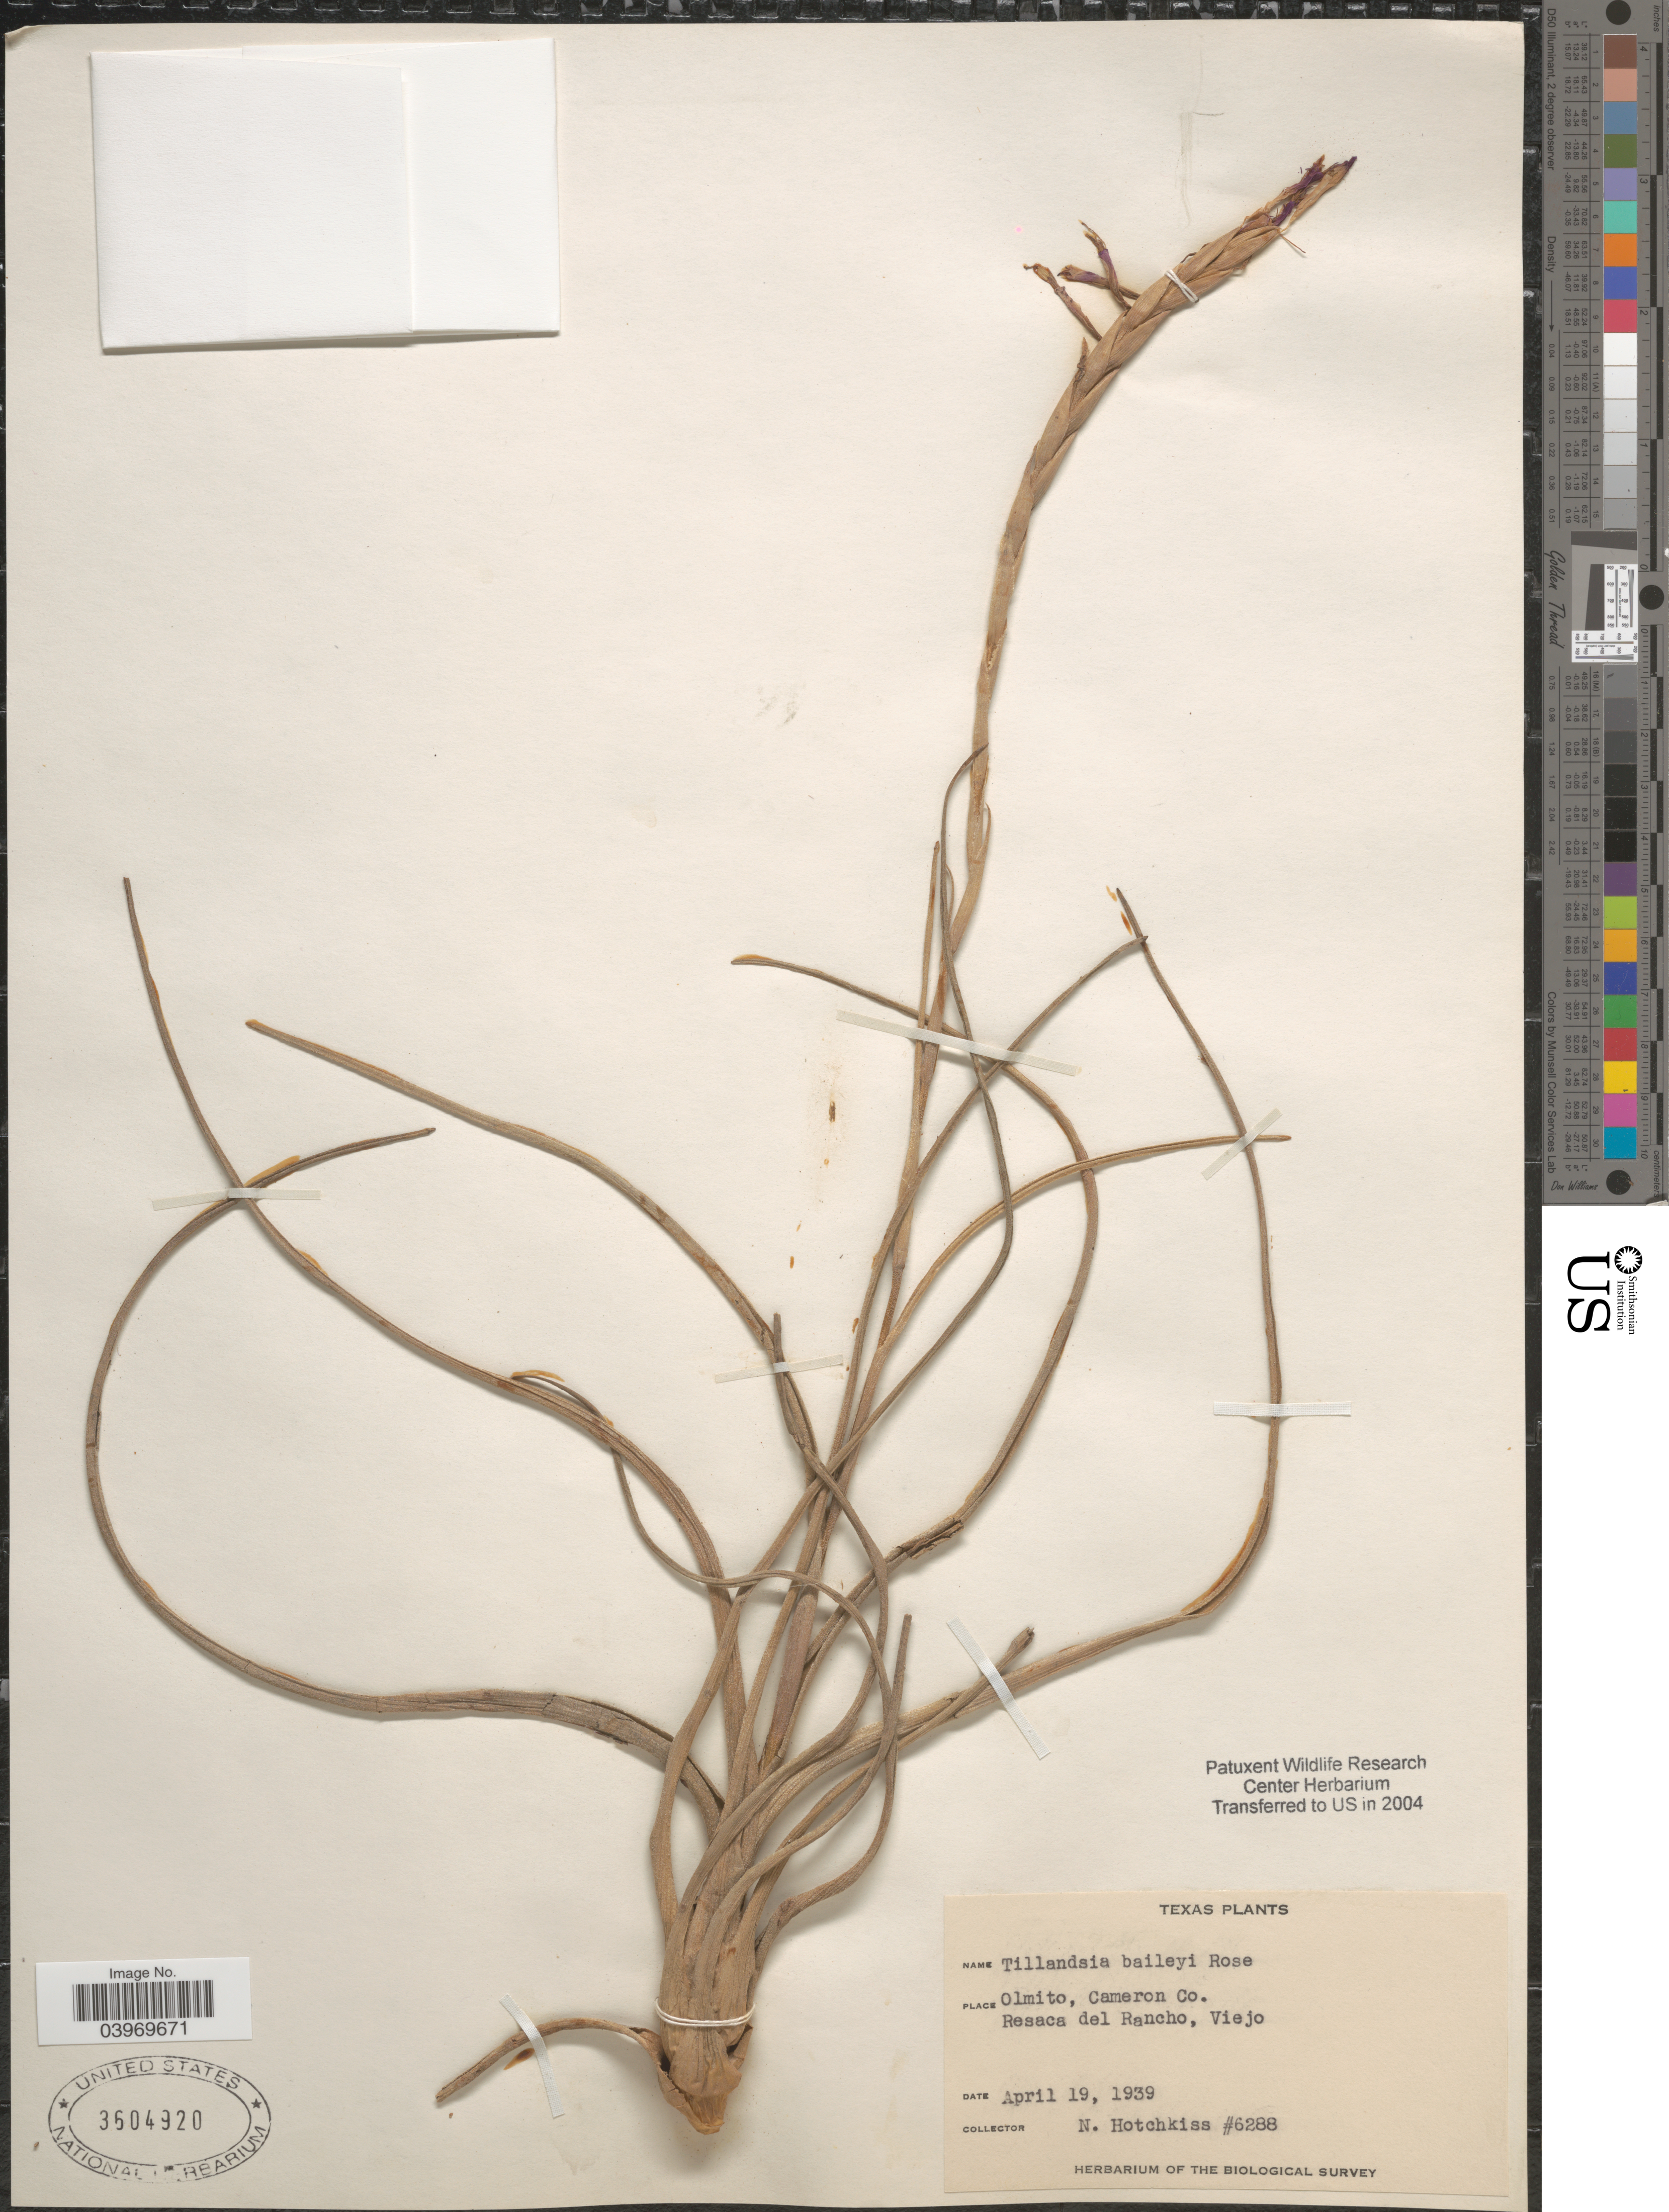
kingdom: Plantae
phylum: Tracheophyta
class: Liliopsida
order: Poales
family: Bromeliaceae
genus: Tillandsia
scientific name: Tillandsia baileyi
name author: Rose ex Small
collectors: N. Hotchkiss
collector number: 6288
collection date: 1939-04-19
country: United States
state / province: Texas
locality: Olmito, Cameron Co. Resaca del Rancho, Viejo.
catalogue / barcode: US 3604920